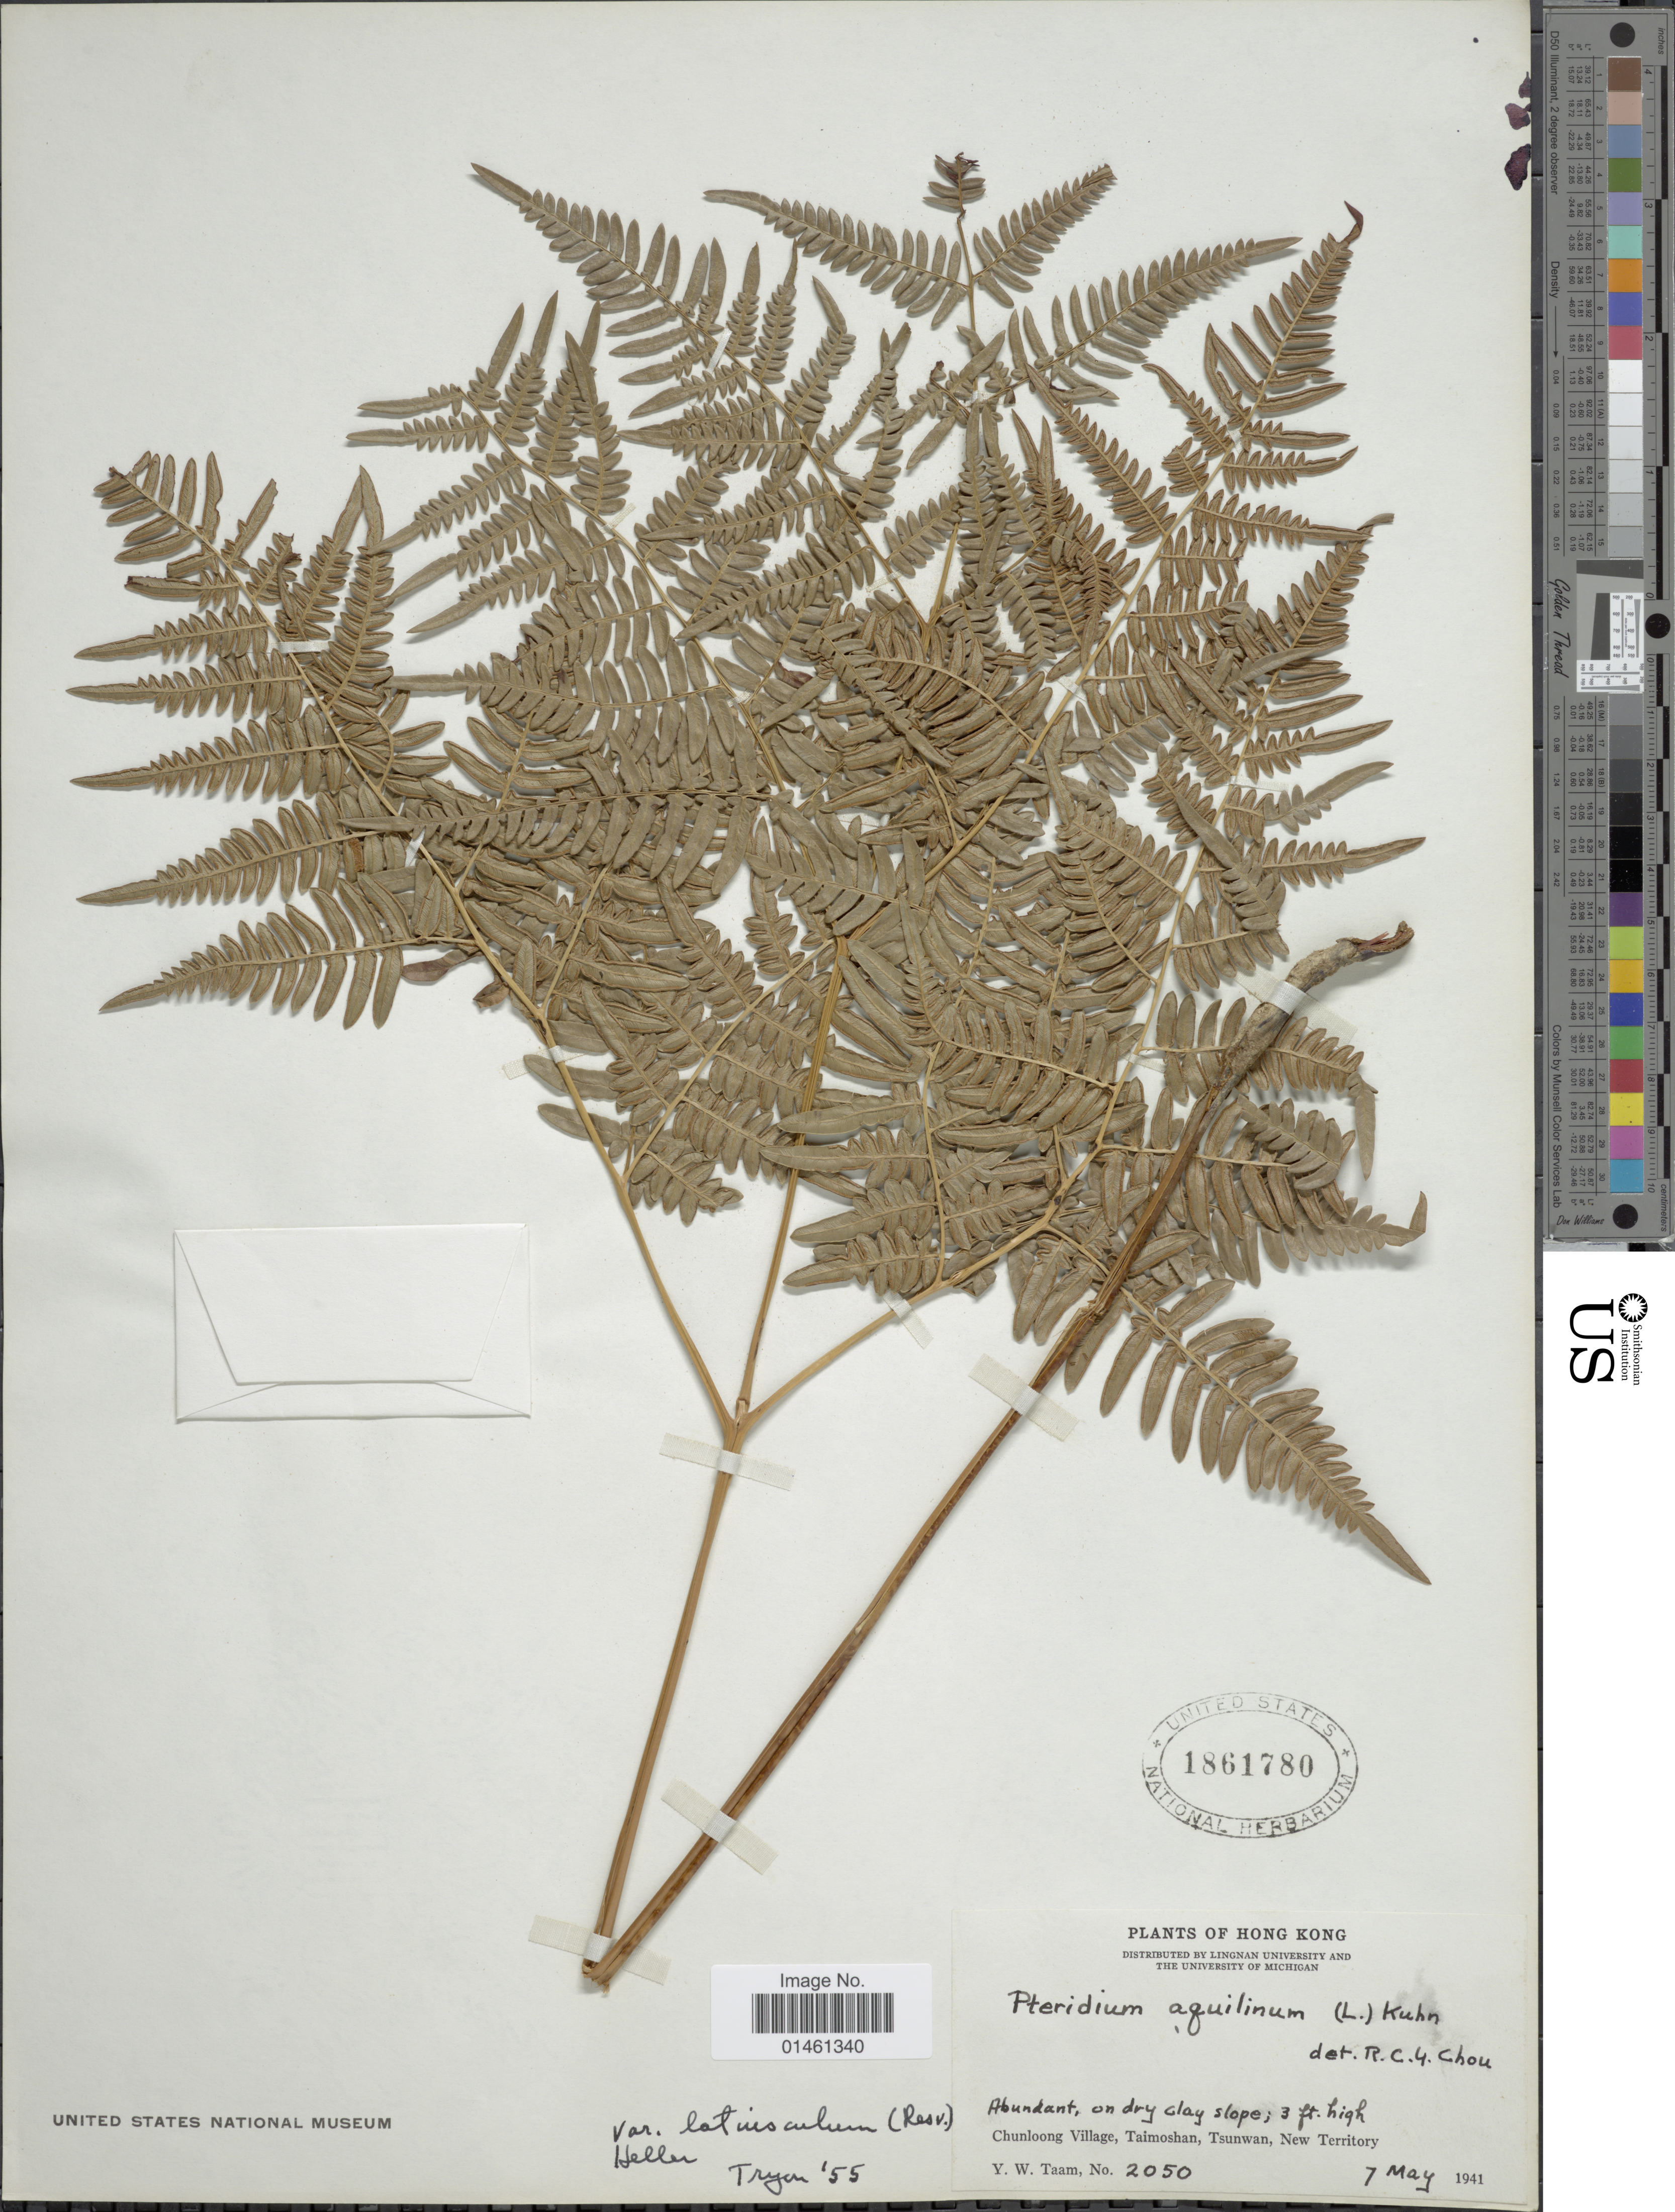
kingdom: Plantae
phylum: Tracheophyta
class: Polypodiopsida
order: Polypodiales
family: Dennstaedtiaceae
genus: Pteridium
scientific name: Pteridium aquilinum var. latiusculum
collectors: Y. W. Taam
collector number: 2050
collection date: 1941-05-07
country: China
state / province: Hong Kong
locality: Hong Kong, Chunloong village, Taimoshan, Tsunwan, New Territory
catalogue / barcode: US 1861780